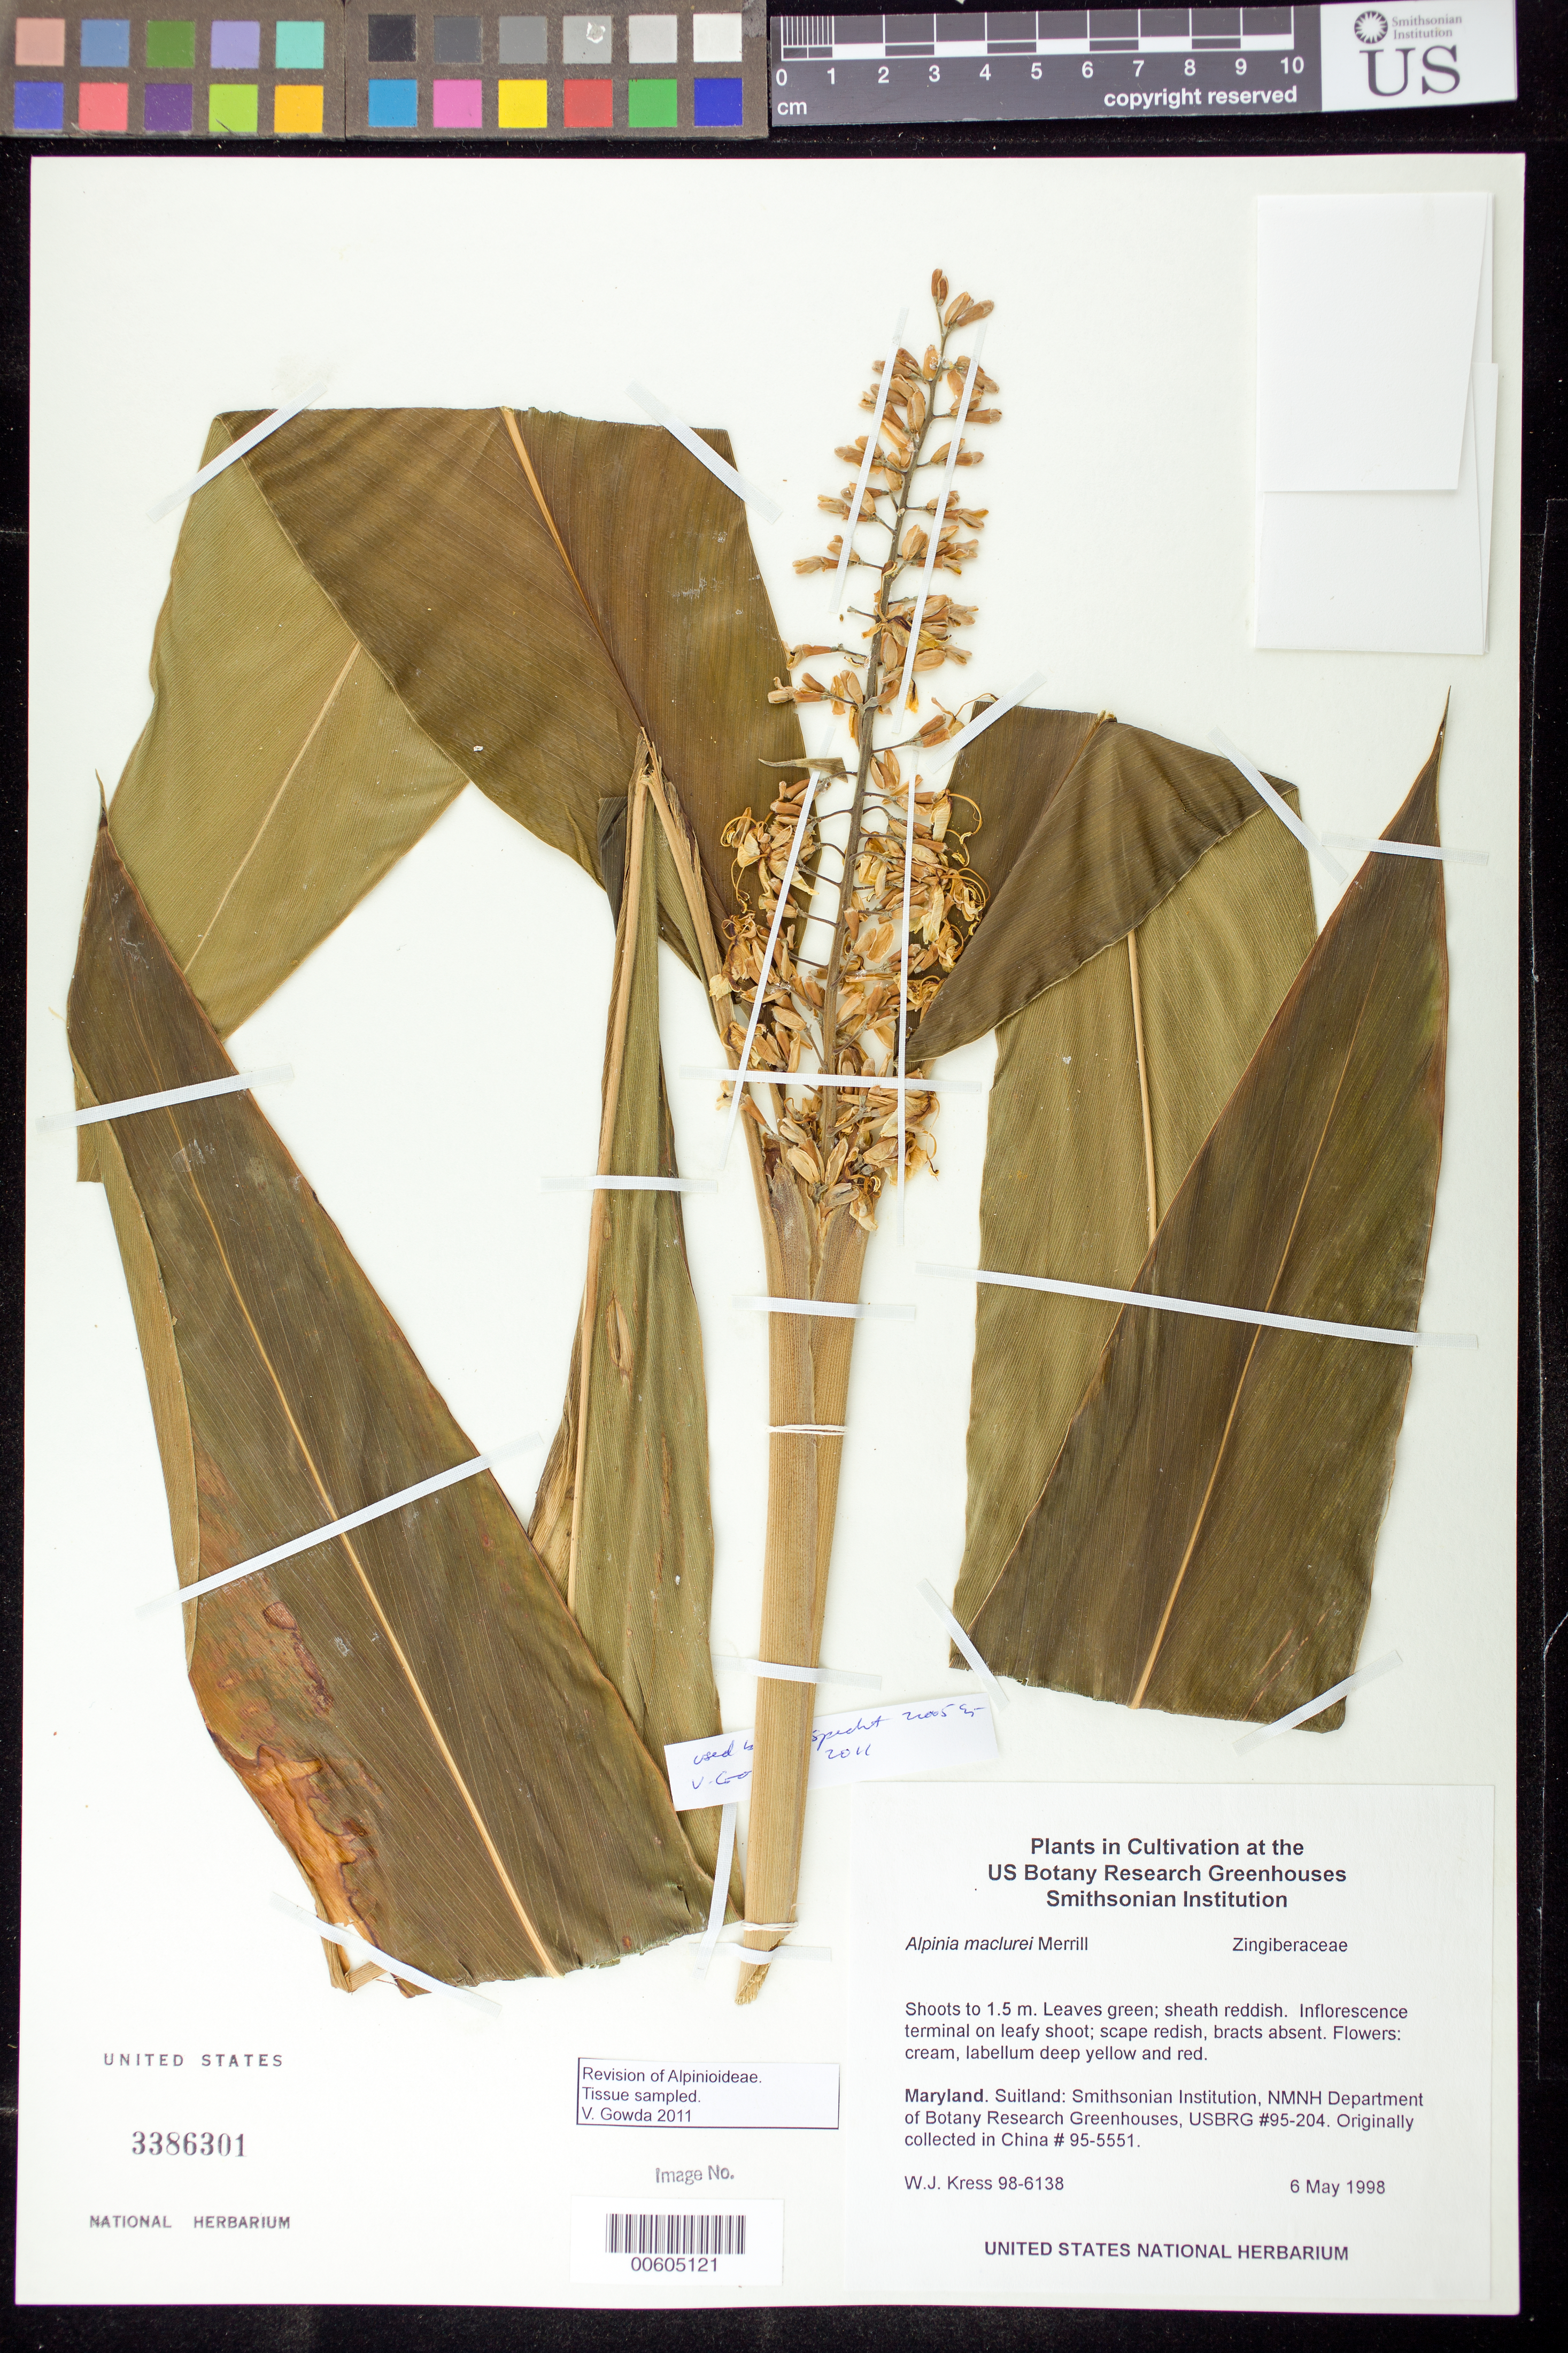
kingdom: Plantae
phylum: Tracheophyta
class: Liliopsida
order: Zingiberales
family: Zingiberaceae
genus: Alpinia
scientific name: Alpinia maclurei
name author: Merr.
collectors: W. J. Kress & M. Bordelon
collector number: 98-6138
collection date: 1998-05-06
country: United States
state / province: Maryland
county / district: Prince George's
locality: NMNH Botany Research Greenhouses. Suitland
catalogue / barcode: US 3386301